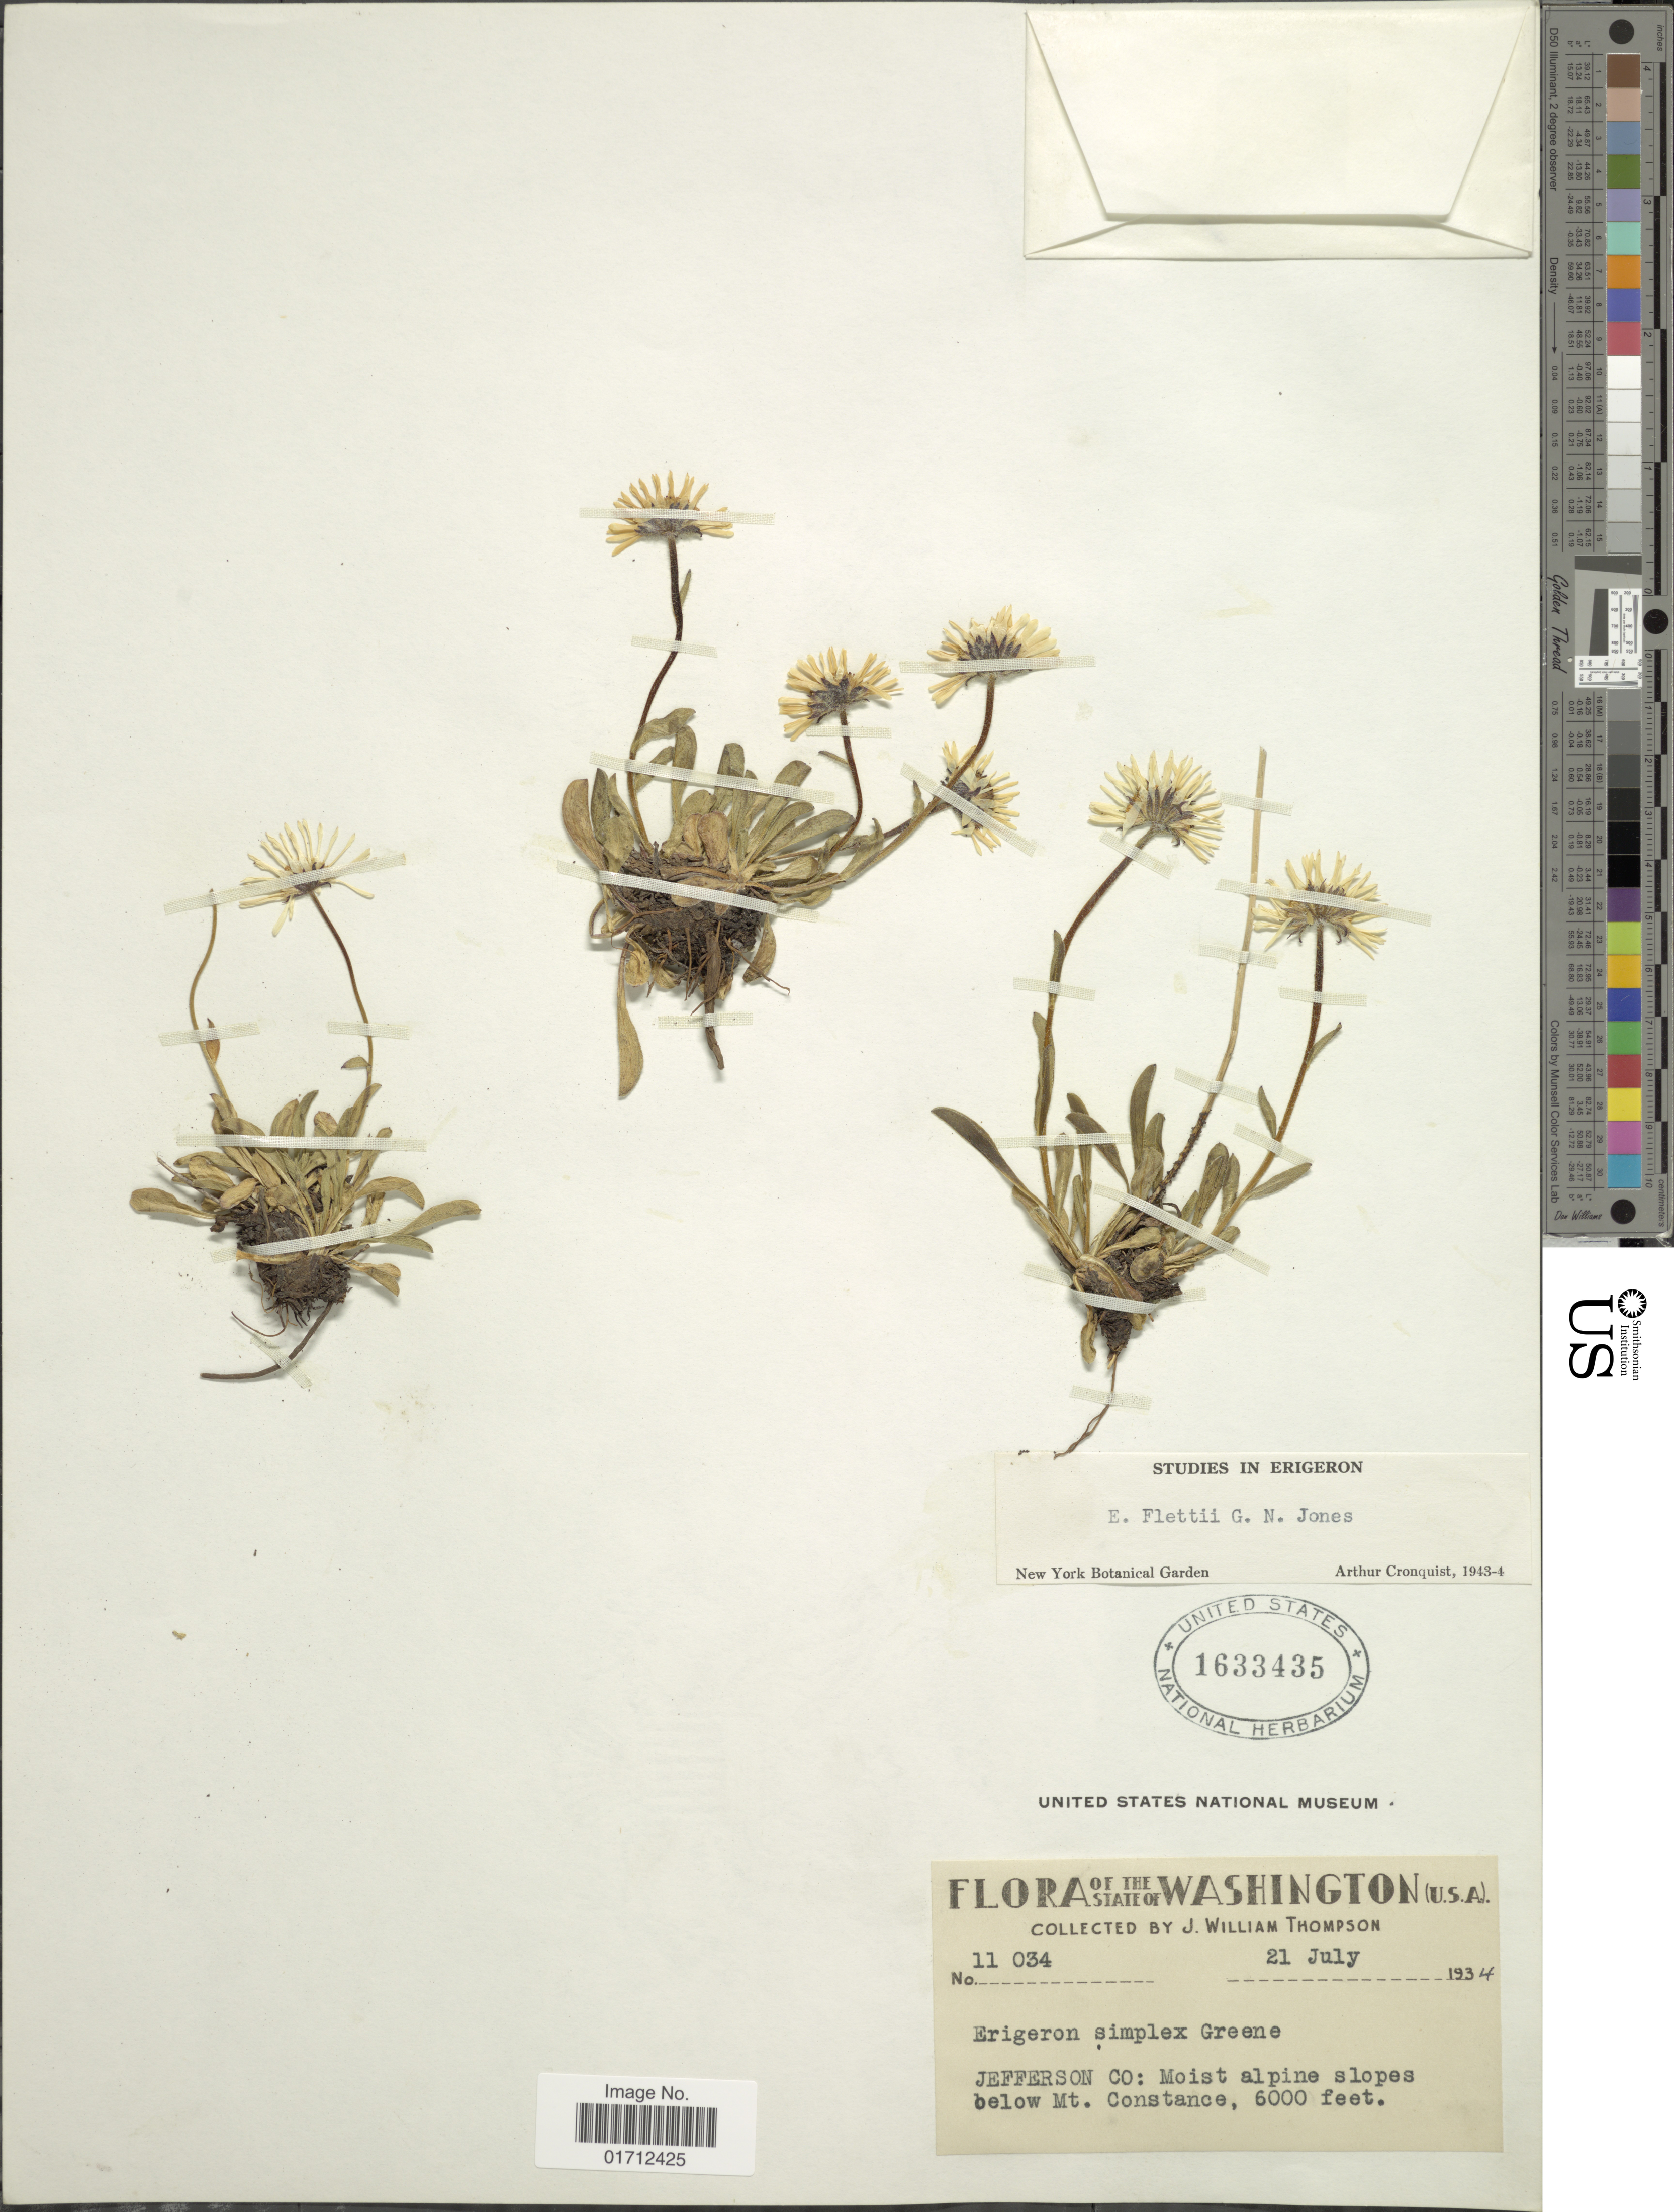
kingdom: Plantae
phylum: Tracheophyta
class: Magnoliopsida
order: Asterales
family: Asteraceae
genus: Erigeron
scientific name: Erigeron flagellaris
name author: A. Gray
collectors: J. W. Thompson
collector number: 11034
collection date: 1934-07-21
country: United States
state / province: Washington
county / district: Jefferson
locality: Jefferson Co: below Mt. Constance.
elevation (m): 1829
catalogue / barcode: US 1633435